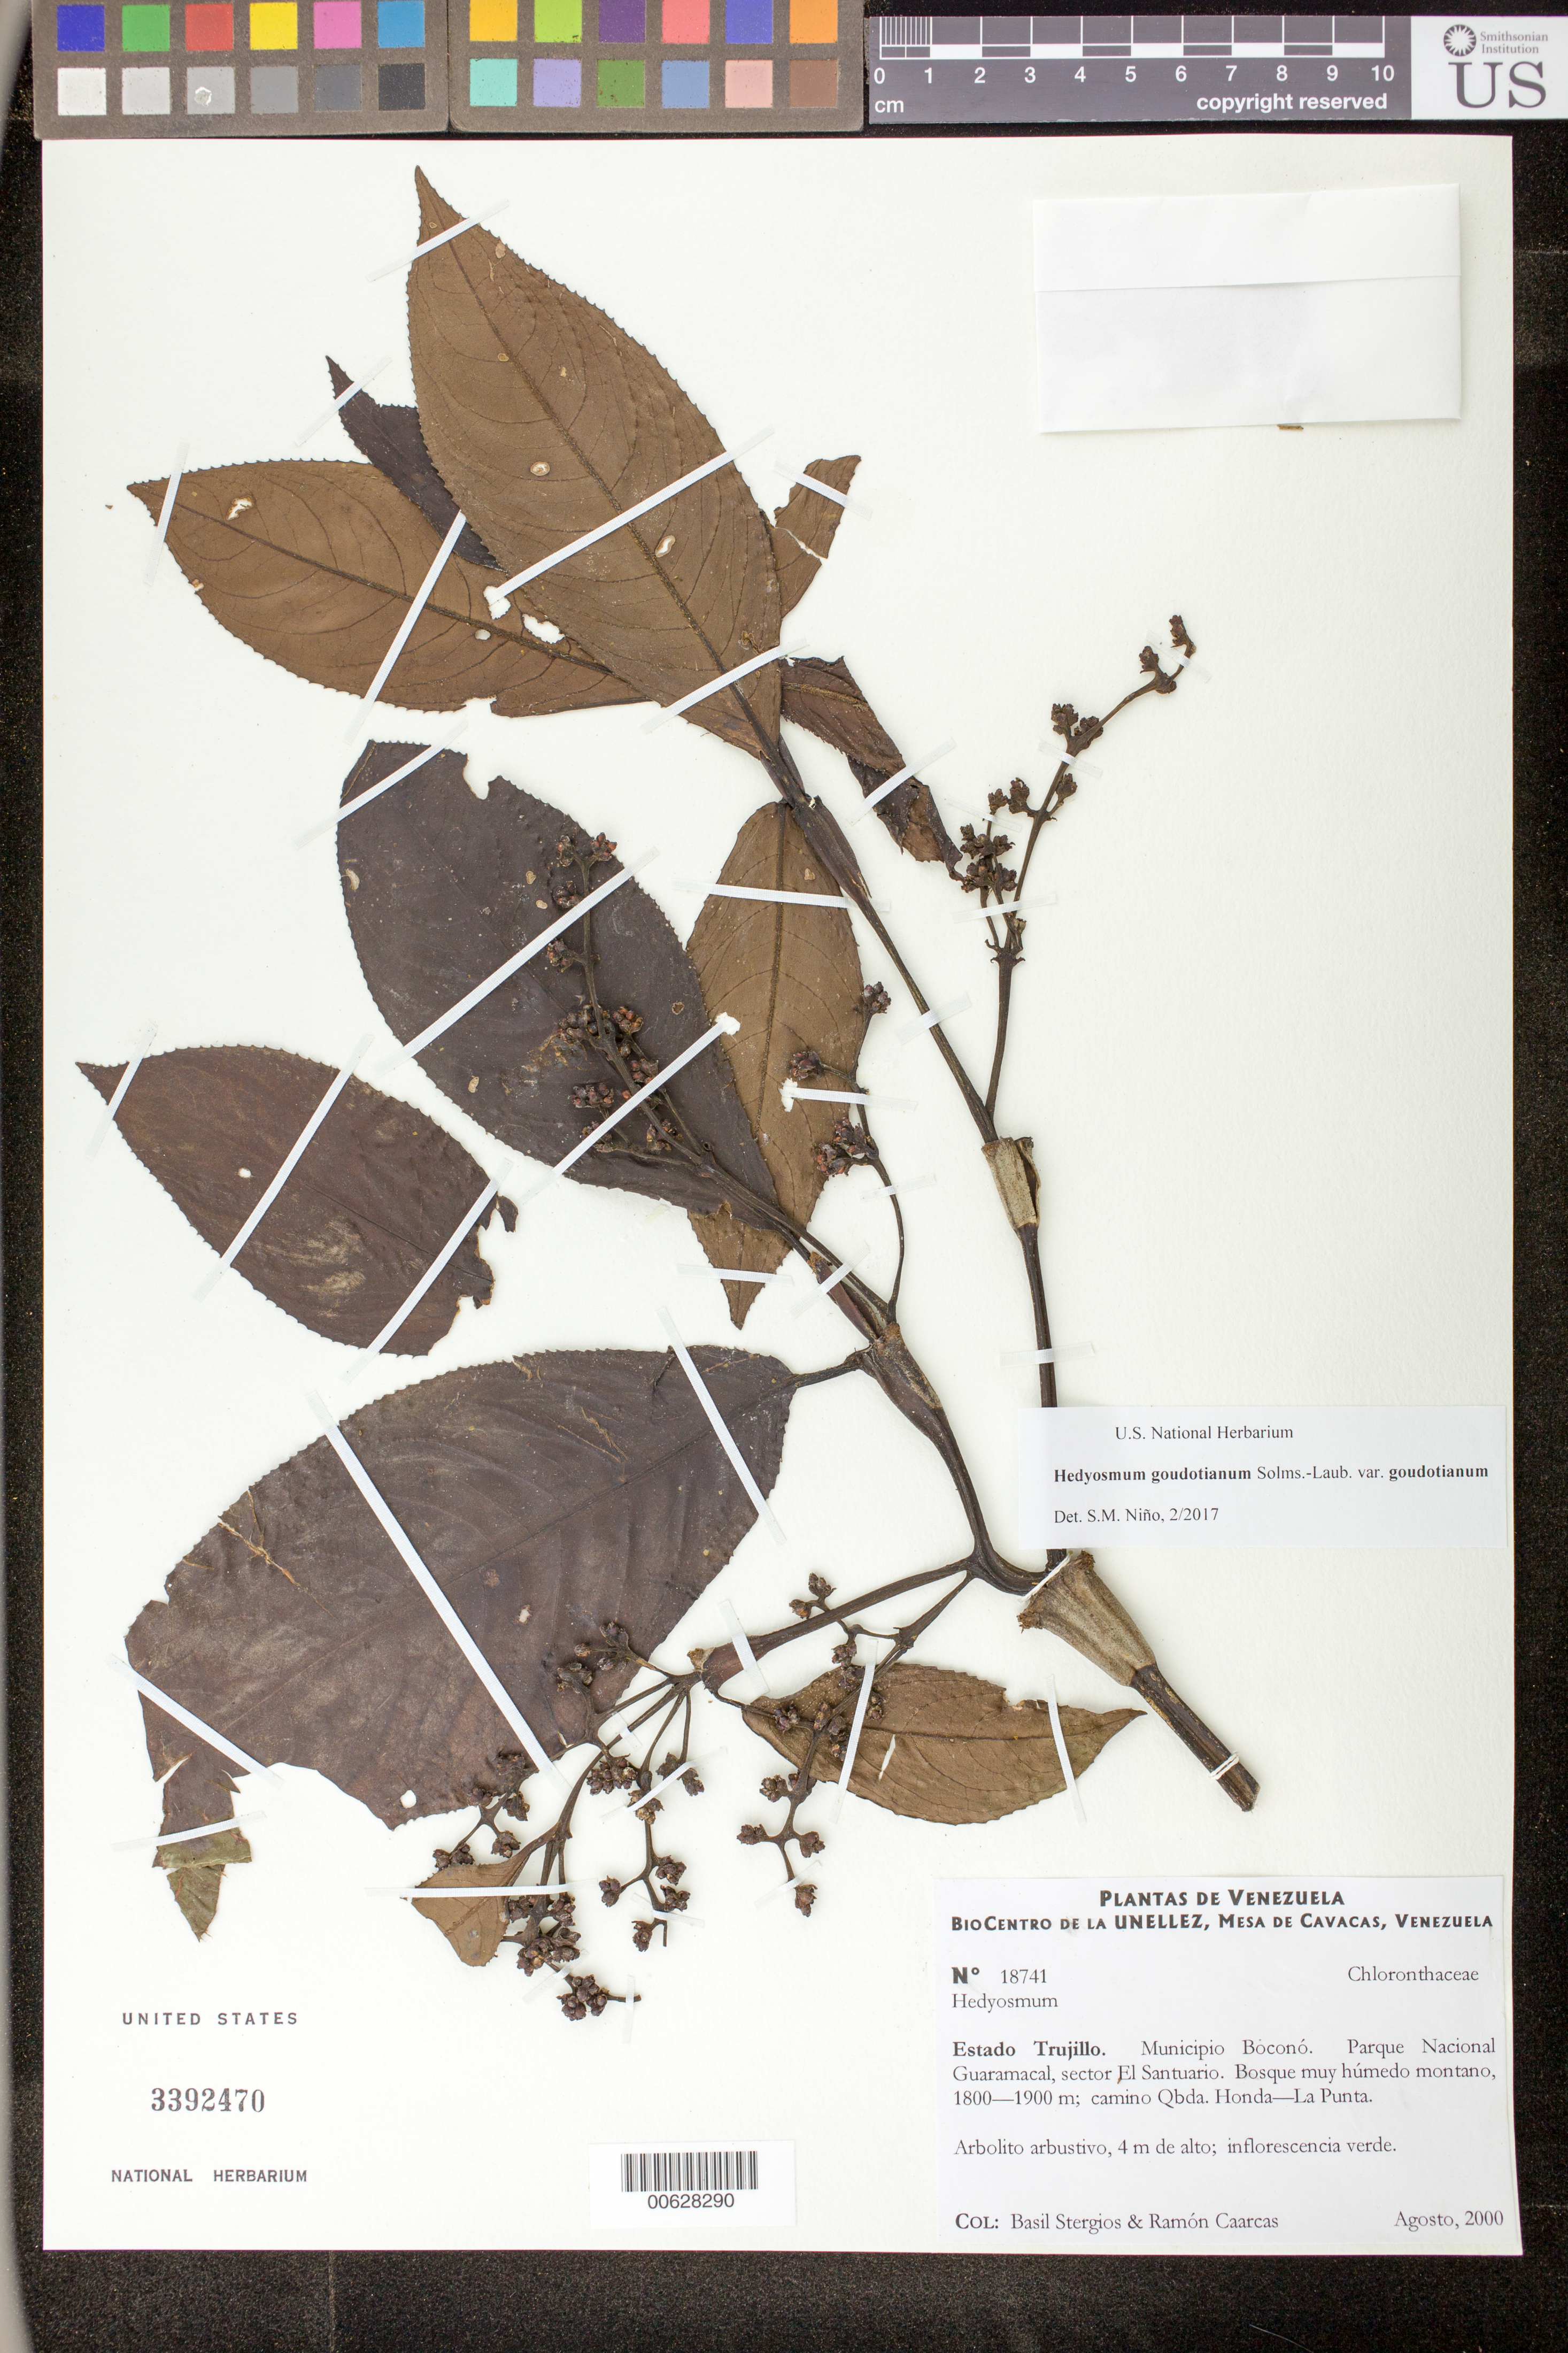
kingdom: Plantae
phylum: Tracheophyta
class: Magnoliopsida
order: Chloranthales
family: Chloranthaceae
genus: Hedyosmum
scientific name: Hedyosmum goudotianum var. goudotianum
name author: Solms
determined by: Niño, S. M., (PORT), BioCentro-UNELLEZ (VENEZUELA)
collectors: B. G. Stergios & R. Caracas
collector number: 18741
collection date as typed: Aug 2000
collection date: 2000-08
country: Venezuela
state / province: Trujillo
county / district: Boconó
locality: Parque Nacional Guaramacal, El Santuarío, Quebrada Honda-La Punta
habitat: Bosque muy húmedo montano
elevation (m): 1800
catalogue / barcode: US 3392470